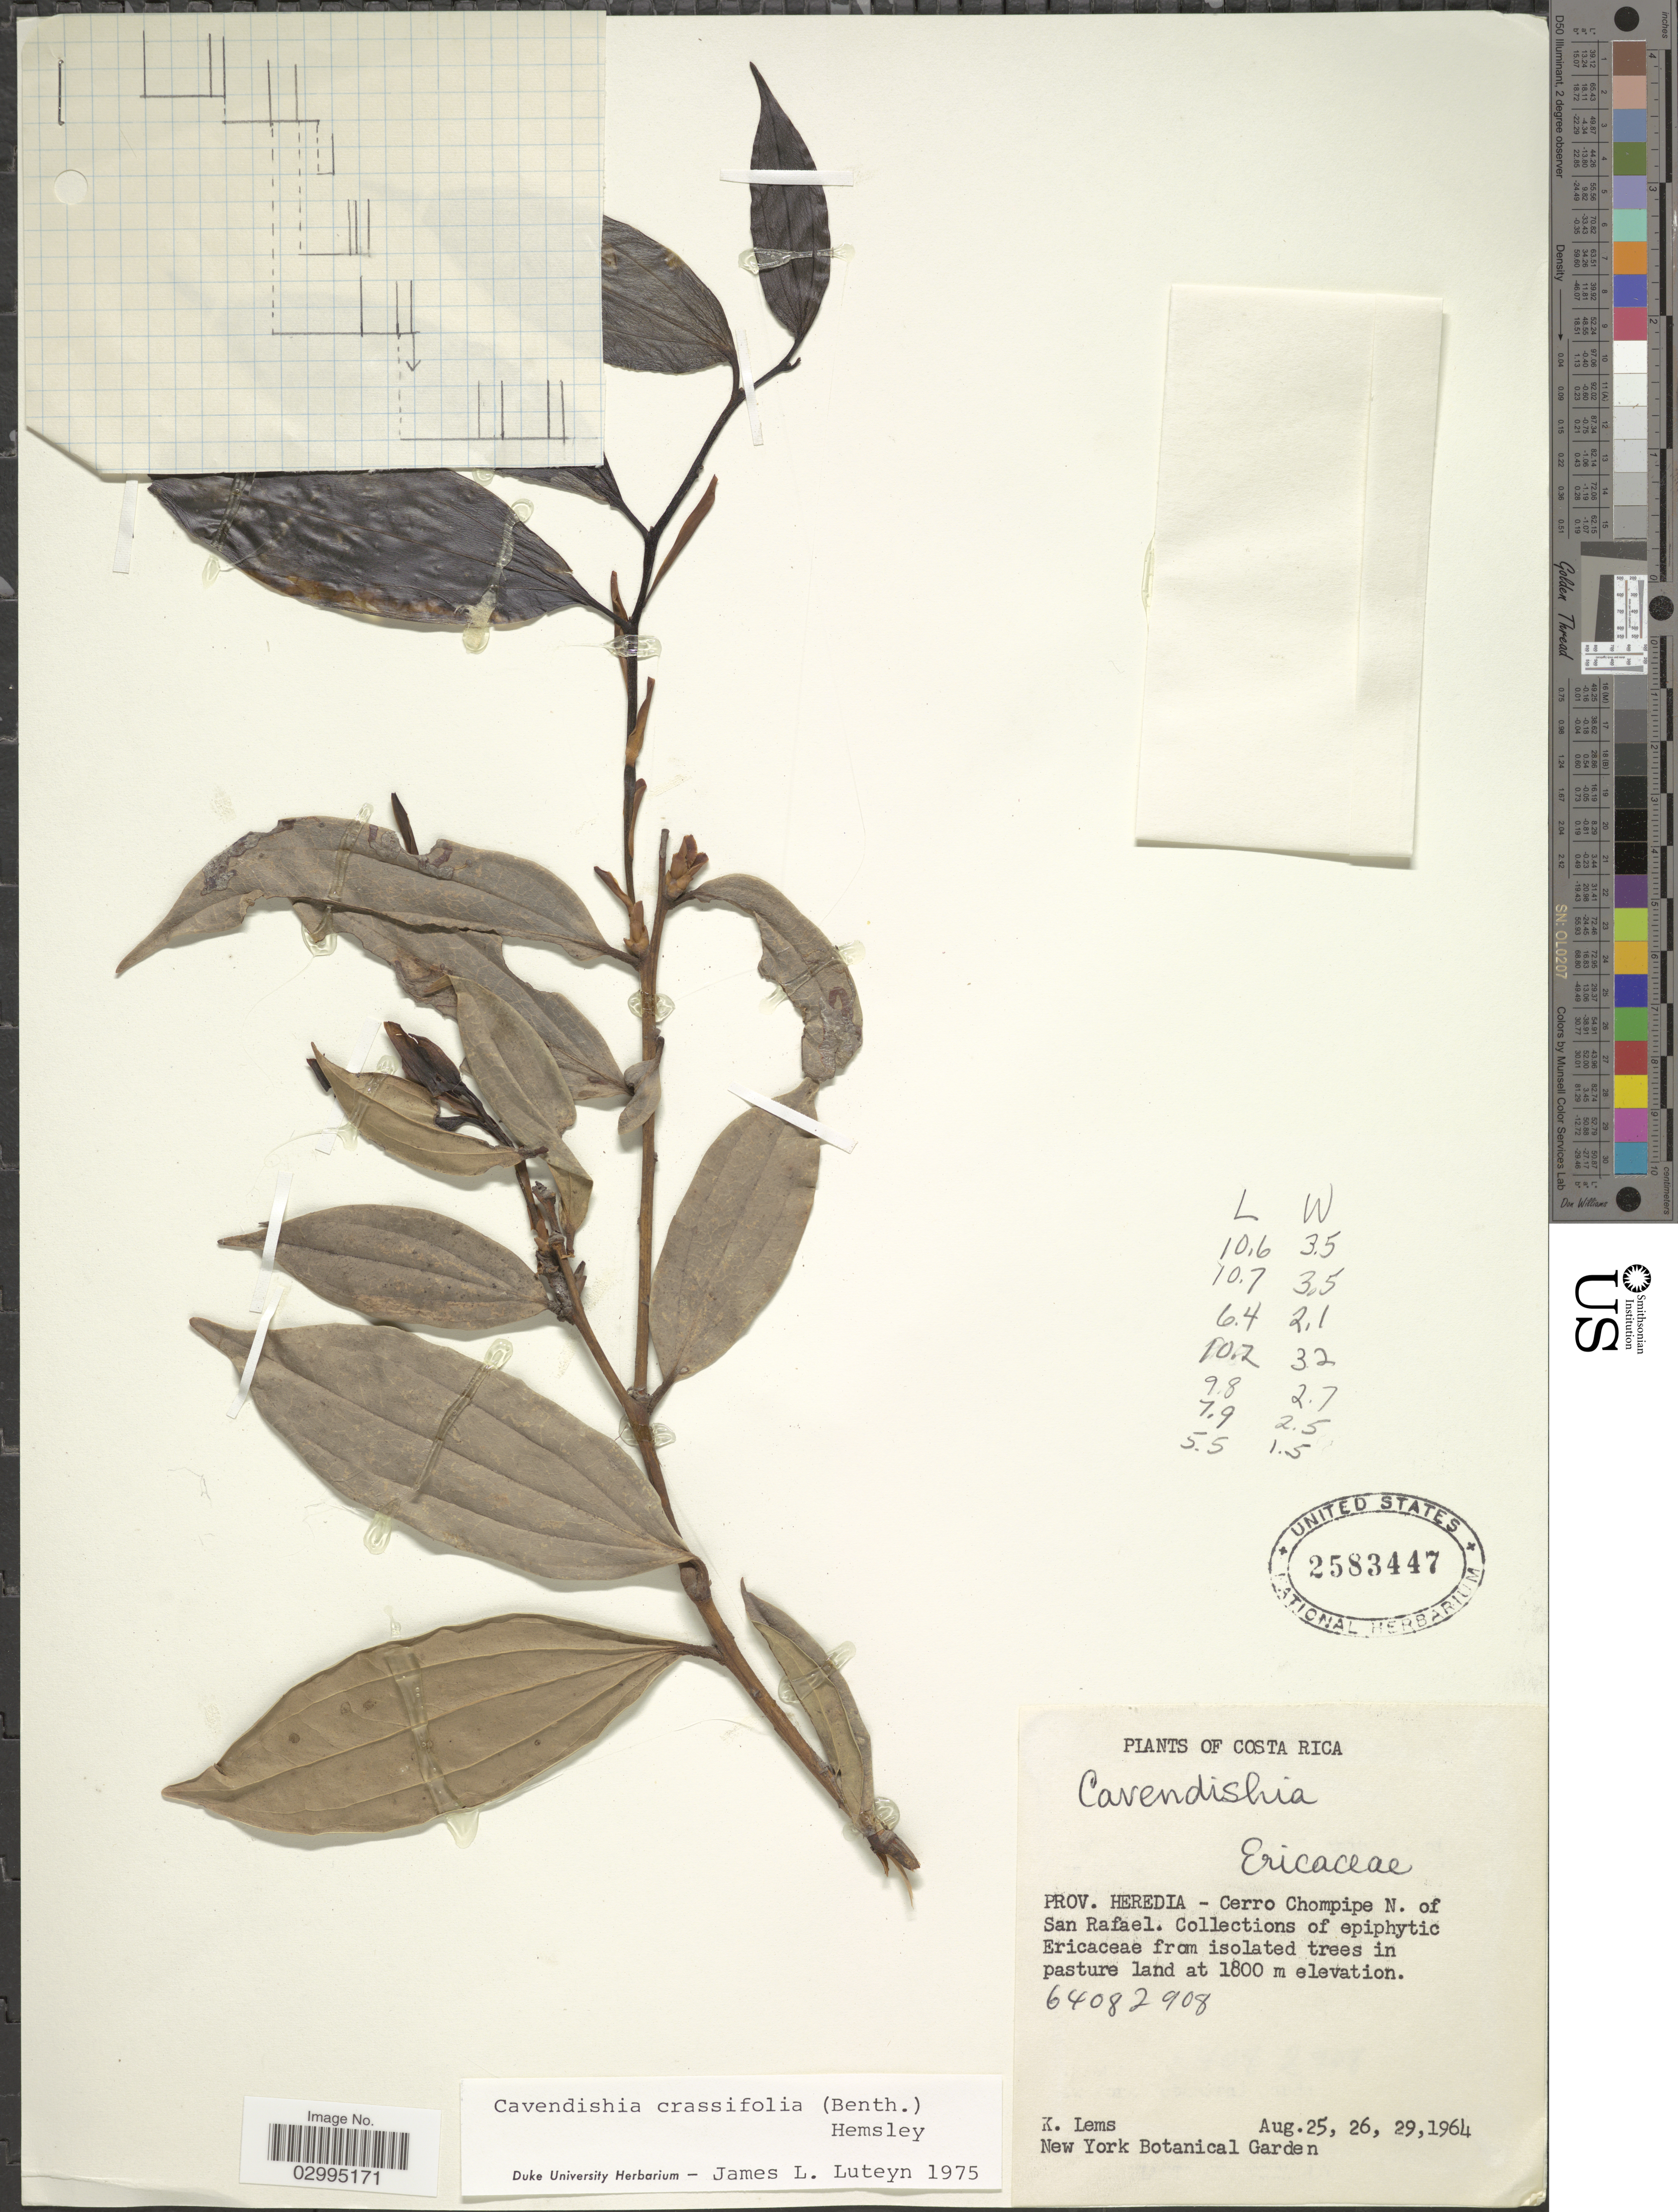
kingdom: Plantae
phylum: Tracheophyta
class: Magnoliopsida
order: Ericales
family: Ericaceae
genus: Cavendishia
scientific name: Cavendishia crassifolia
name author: (Benth.) Hemsl.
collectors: K. Lems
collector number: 64082908 ?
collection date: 1964-08-25/1964-08-29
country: Costa Rica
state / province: Heredia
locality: Prov. Heredia - Cerro Chompipe N. of San Rafael.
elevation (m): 1800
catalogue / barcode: US 2583447